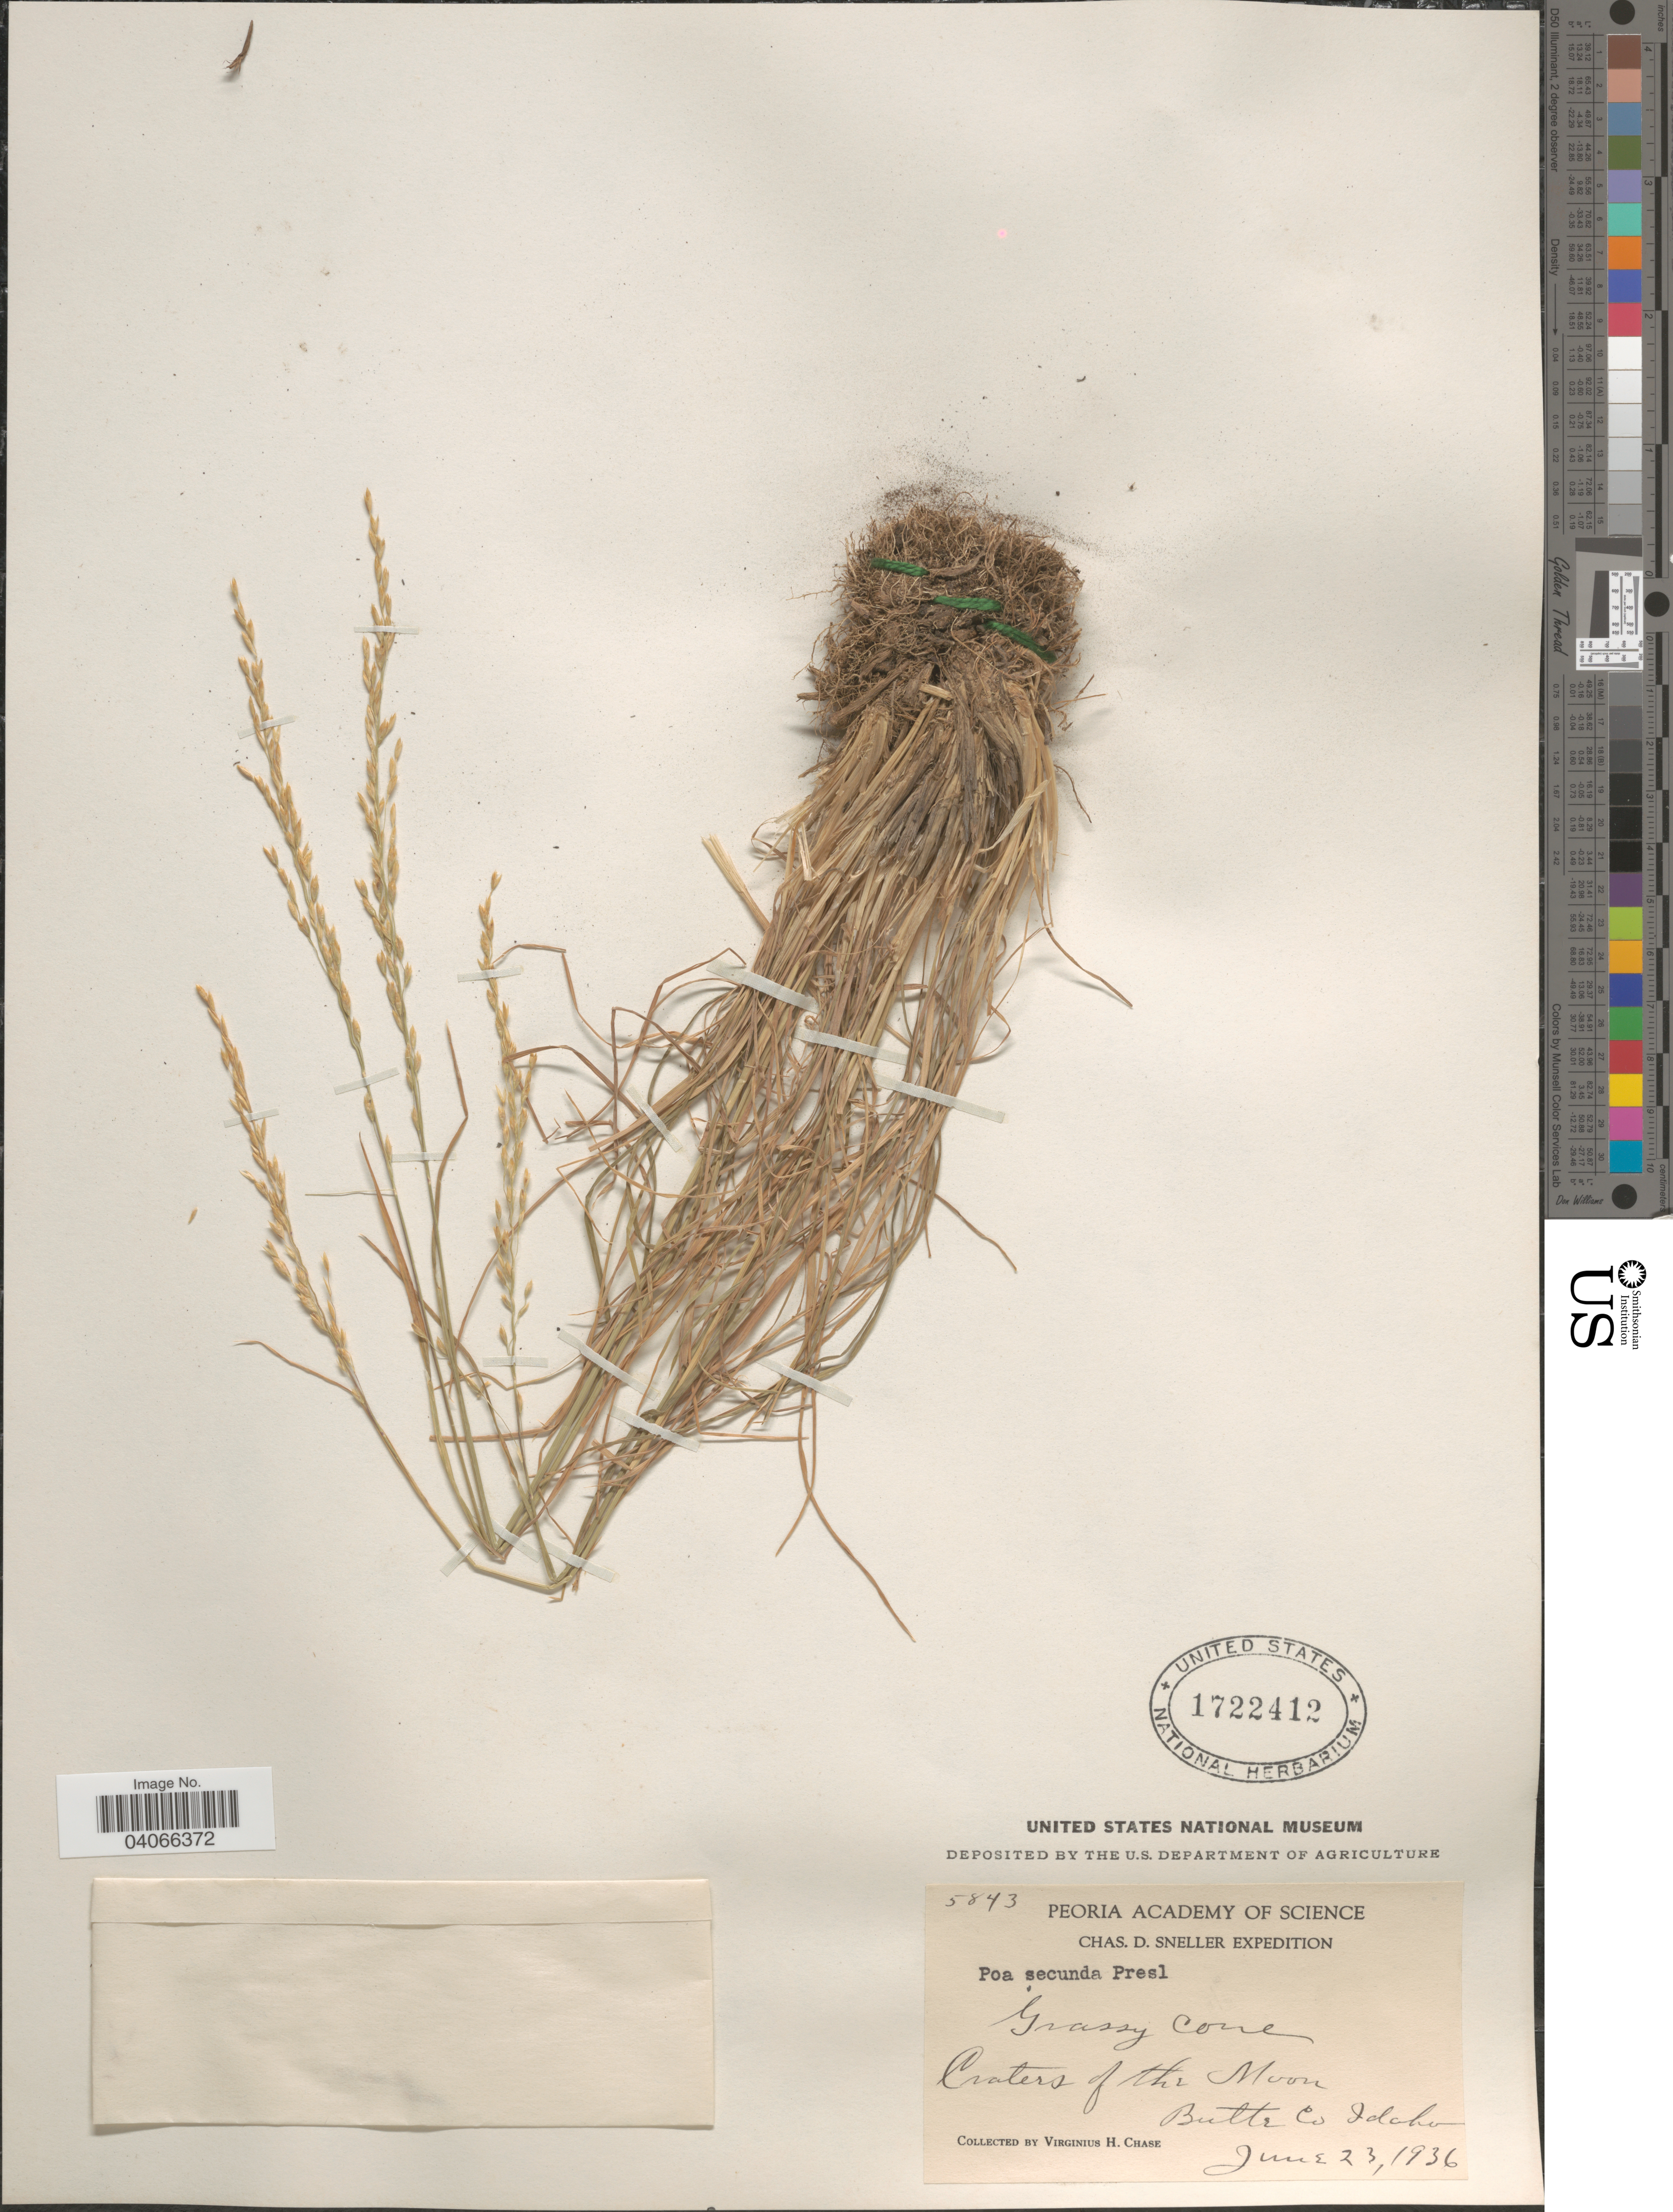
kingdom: Plantae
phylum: Tracheophyta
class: Liliopsida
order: Poales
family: Poaceae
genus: Poa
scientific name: Poa secunda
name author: J. Presl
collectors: V. H. Chase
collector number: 5843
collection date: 1936-06-23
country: United States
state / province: Idaho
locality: Chas. D. Sneller Expedition. Craters of the Moon. Butte Co.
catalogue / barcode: US 1722412